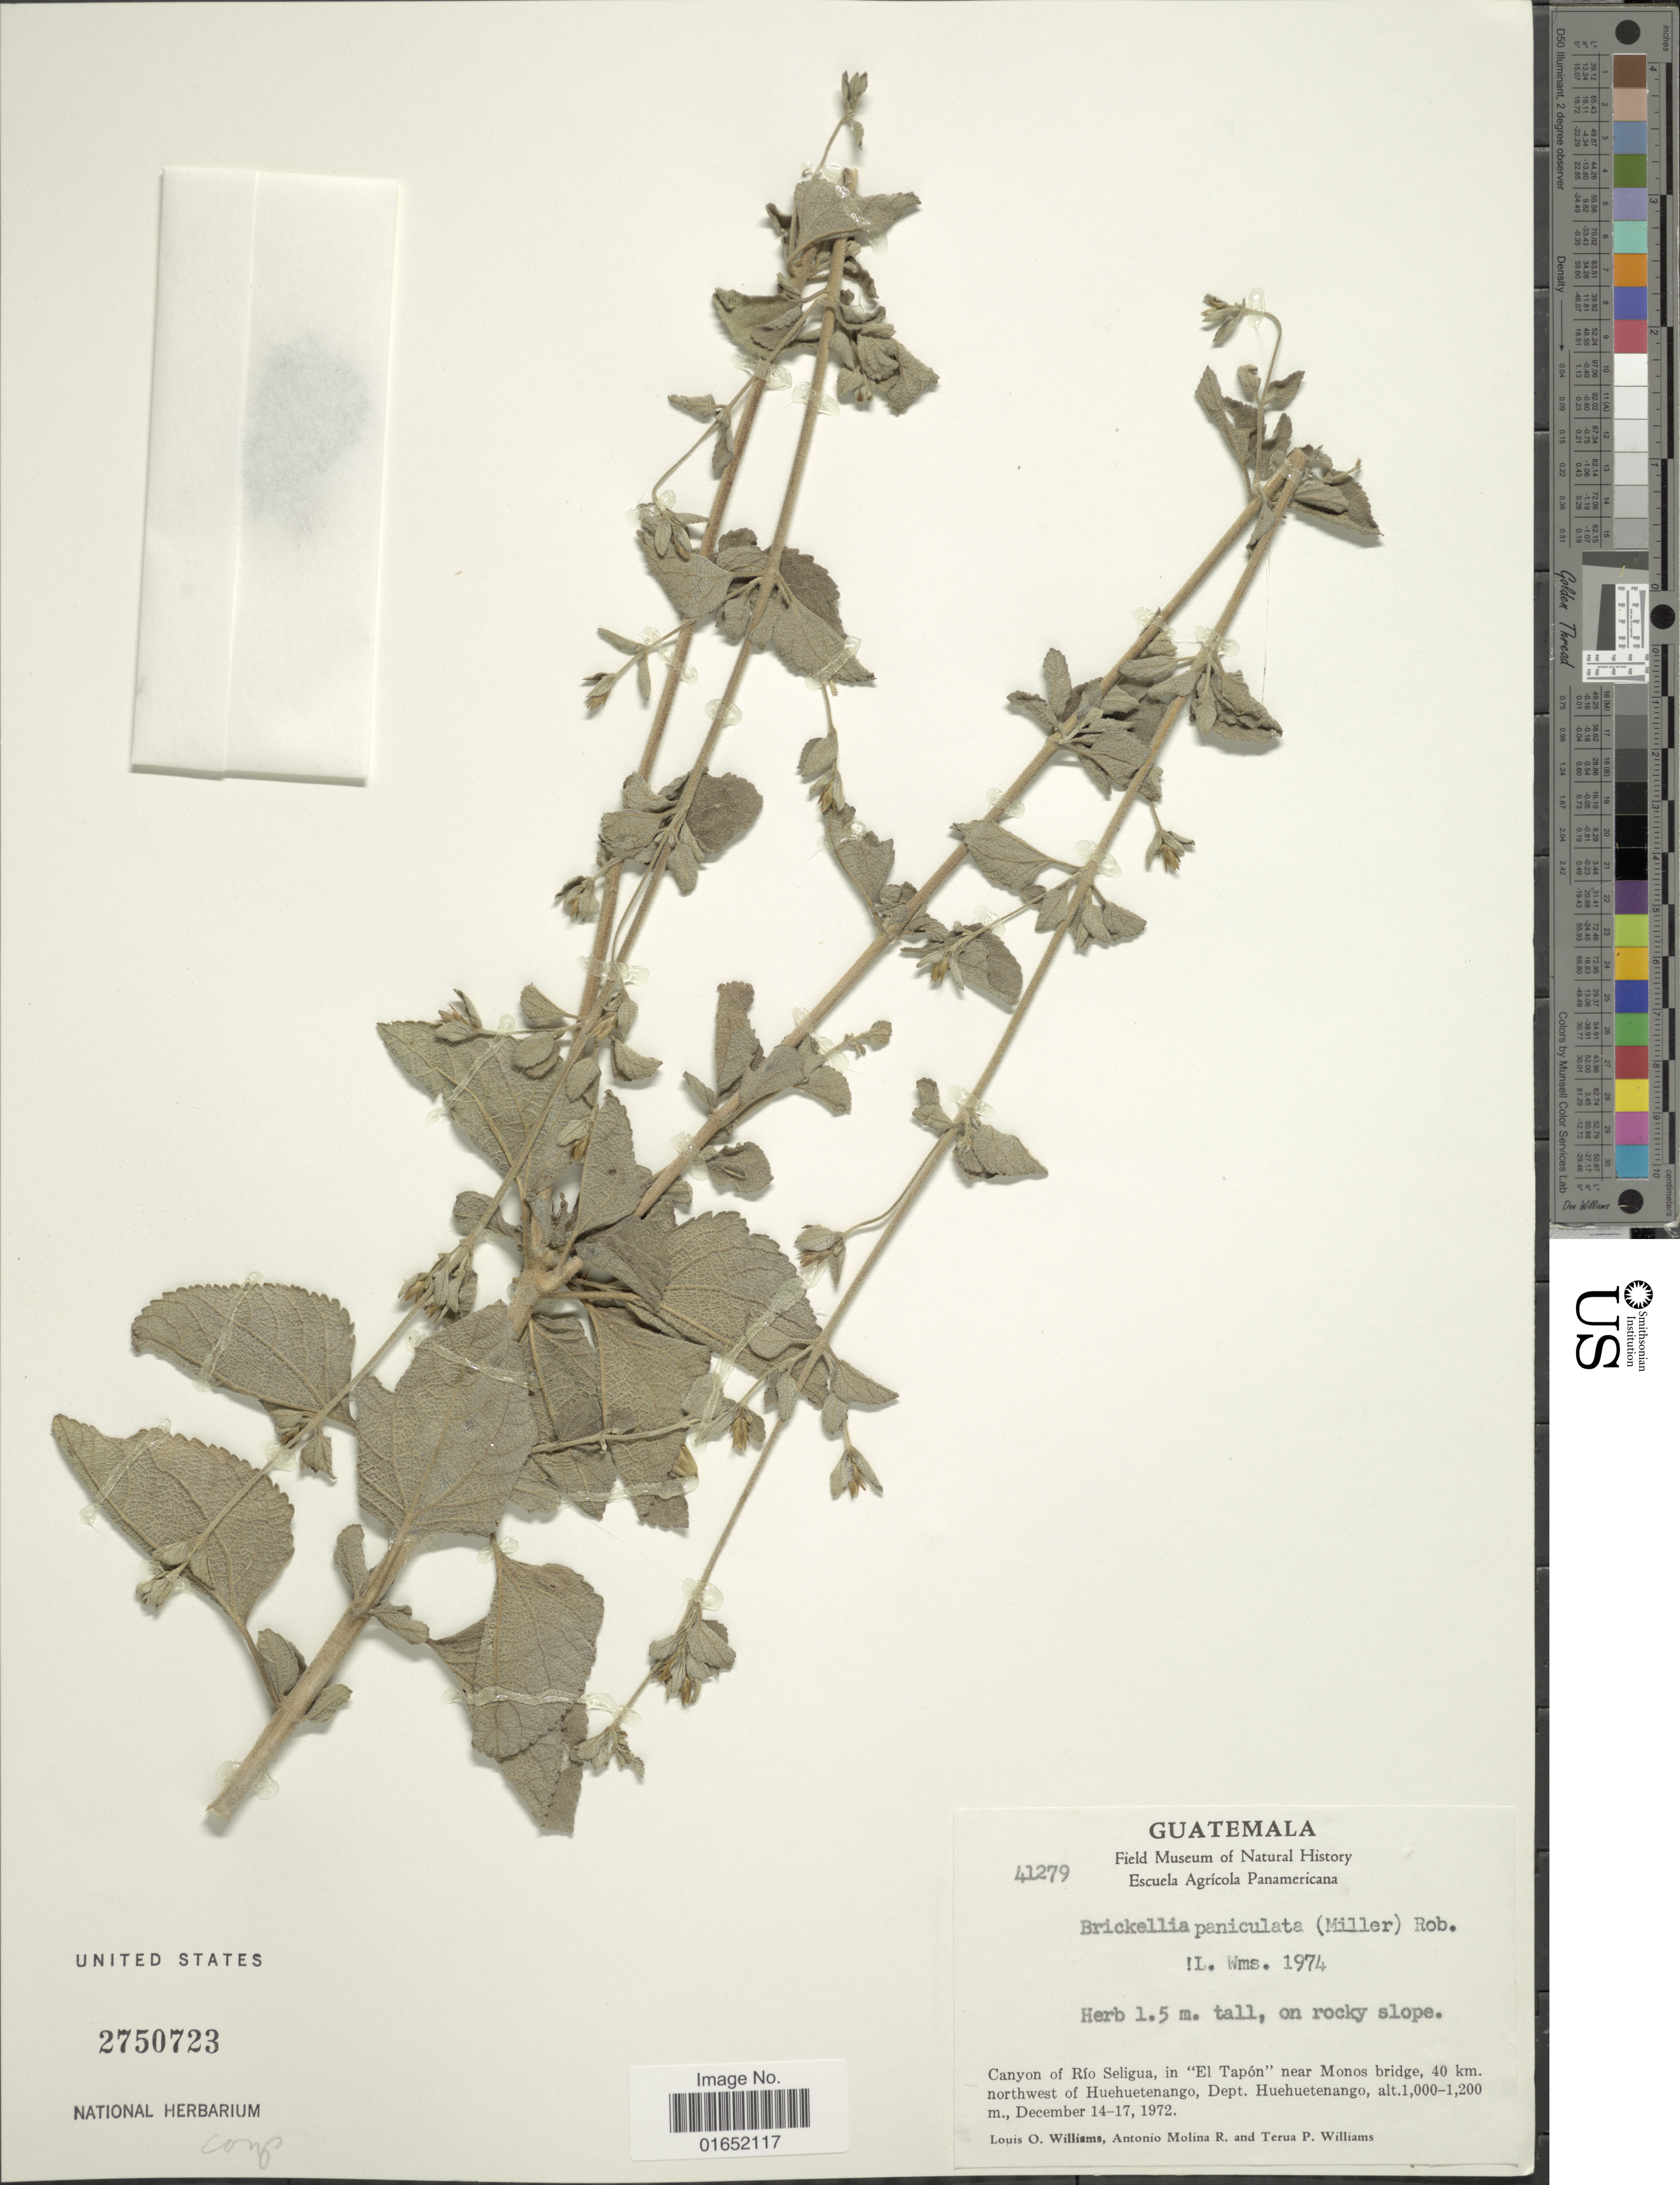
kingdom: Plantae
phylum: Tracheophyta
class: Magnoliopsida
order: Asterales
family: Asteraceae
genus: Brickellia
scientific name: Brickellia paniculata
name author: (Mill.) B.L. Rob.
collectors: L. O. Williams, A. Molina R. & T. P. Williams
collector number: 41279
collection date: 1972-12-14/1972-12-17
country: Guatemala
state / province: Huehuetenango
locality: Canyon of Río Seligua, in 'El Tapón', near Monos bridge, 40 km northwest of Huehuetenango, Dept. Huehuetenango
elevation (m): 1000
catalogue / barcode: US 2750723